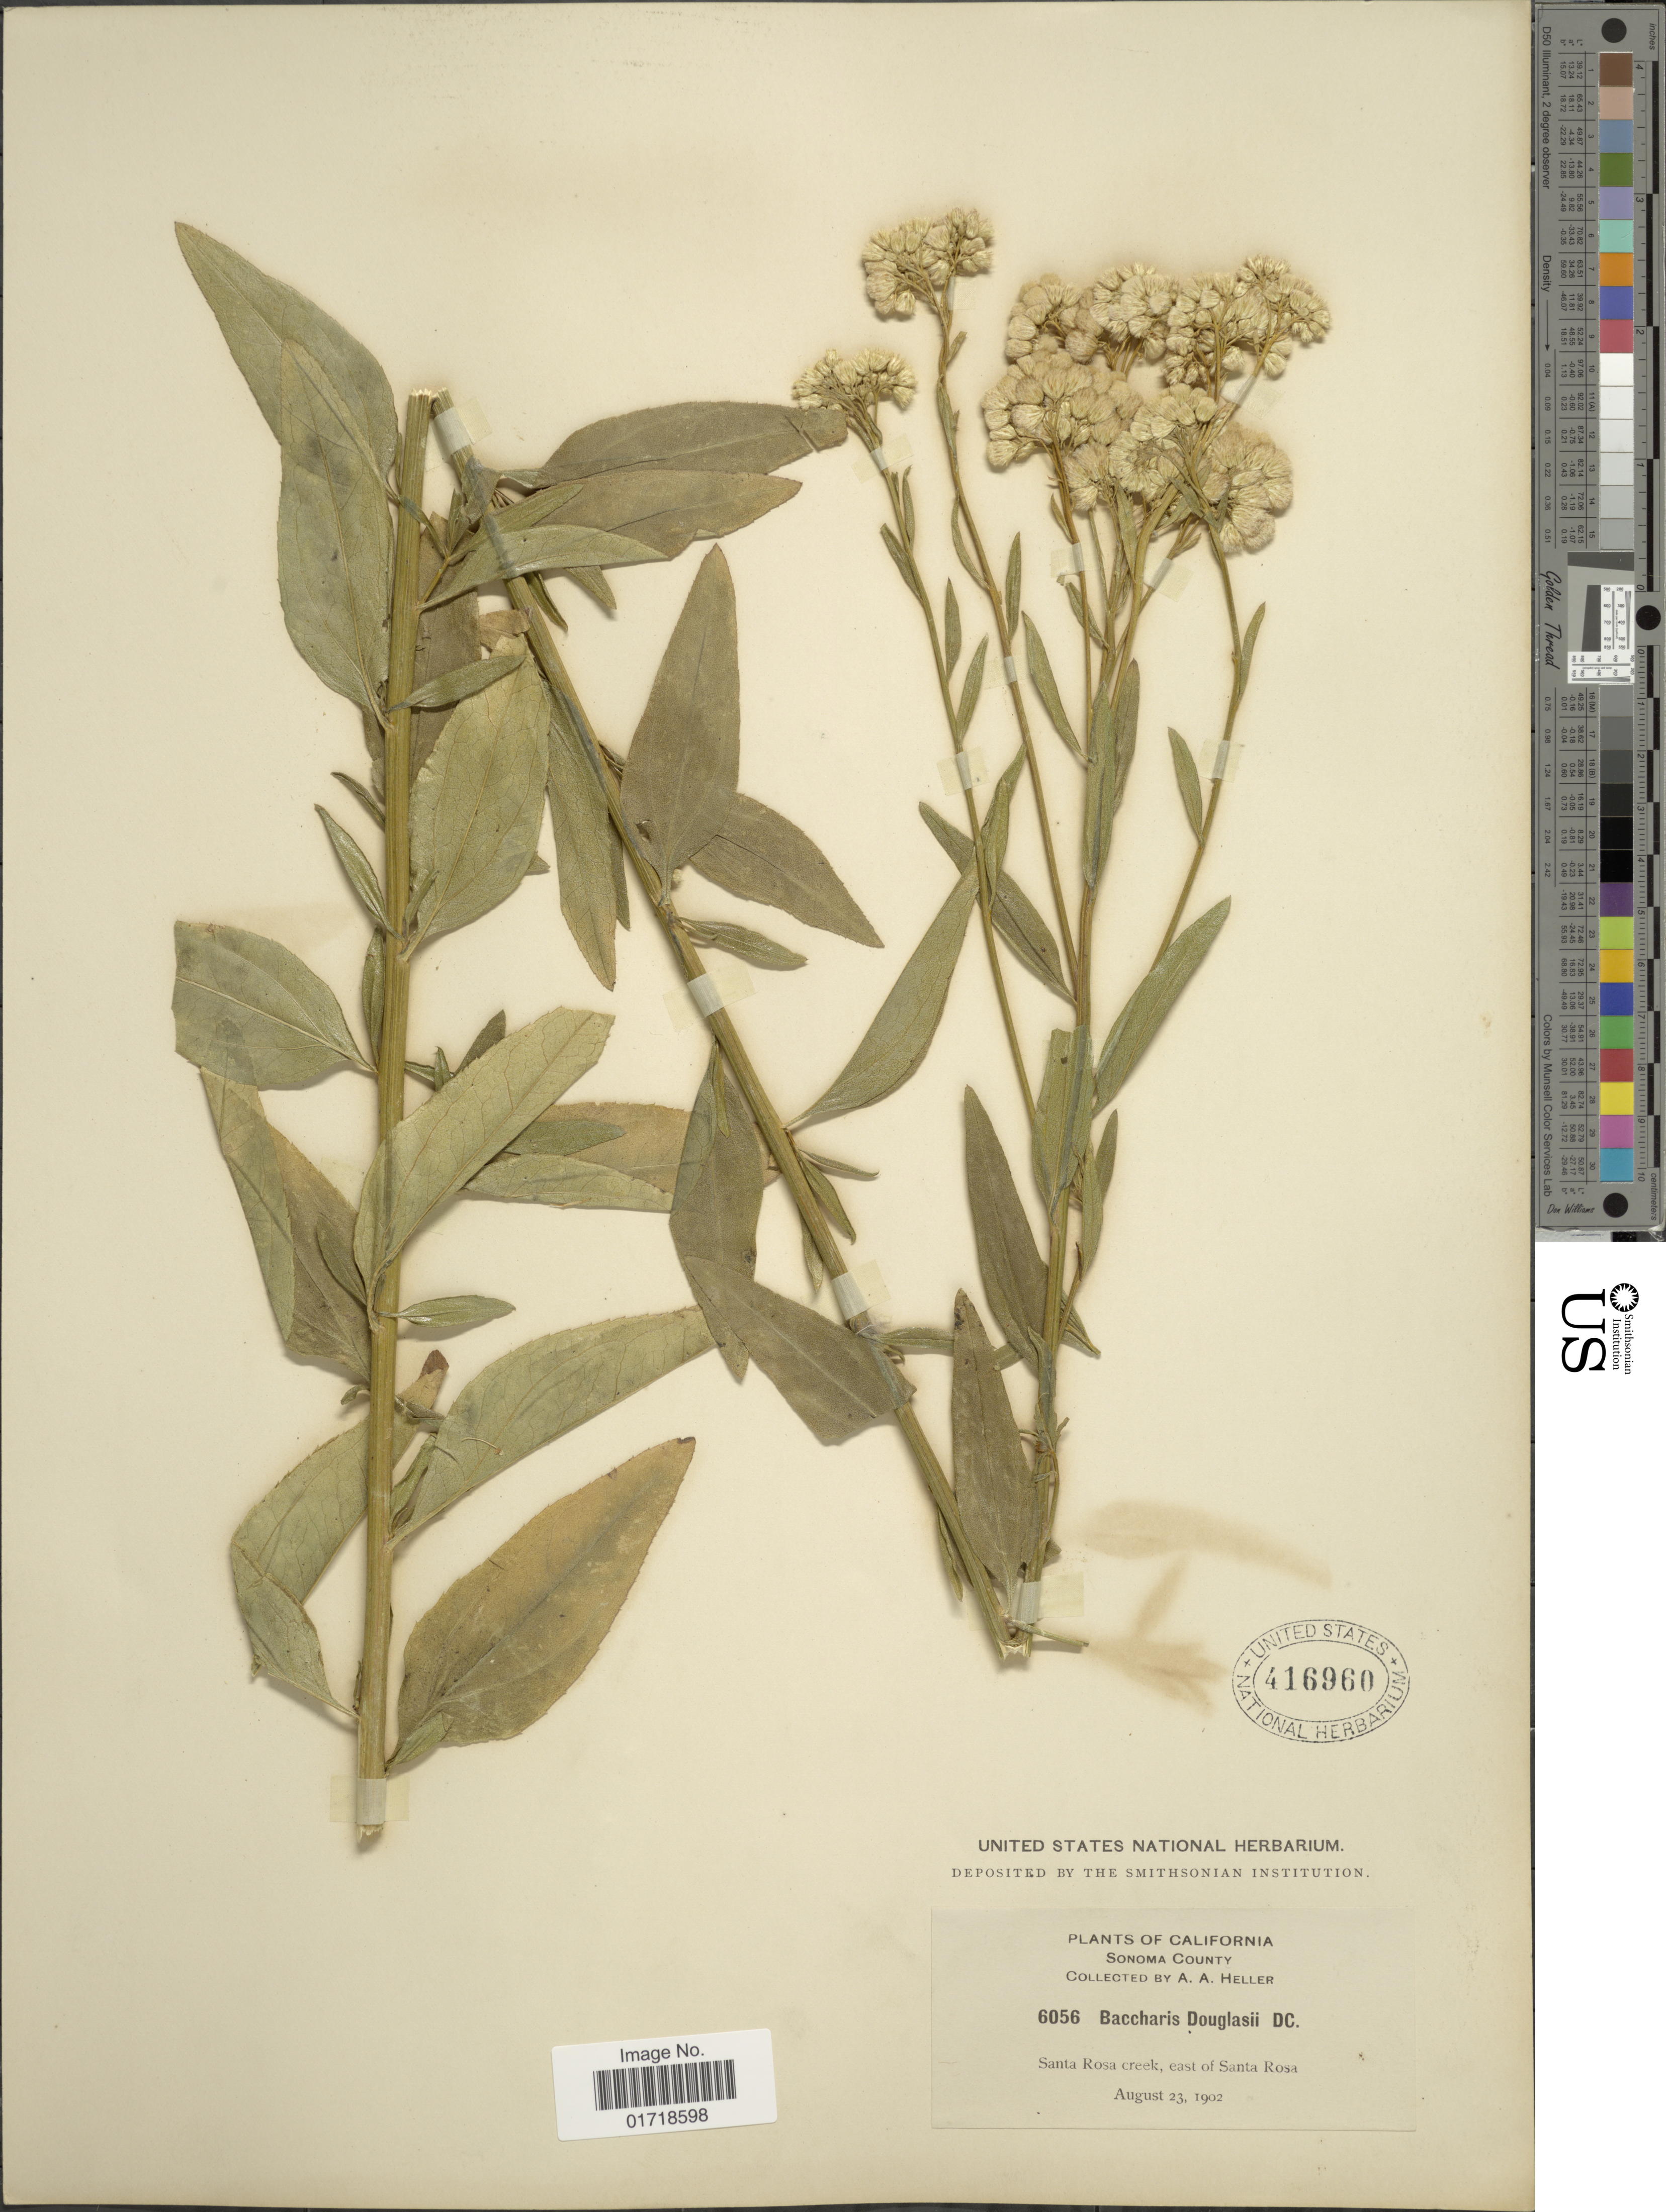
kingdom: Plantae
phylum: Tracheophyta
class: Magnoliopsida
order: Asterales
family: Asteraceae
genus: Baccharis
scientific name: Baccharis douglasii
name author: DC.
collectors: A. A. Heller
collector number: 6056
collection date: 1902-08-23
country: United States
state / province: California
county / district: Sonoma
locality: Sonoma County, Santa Rosa creek, east of Santa Rosa.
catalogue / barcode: US 416960